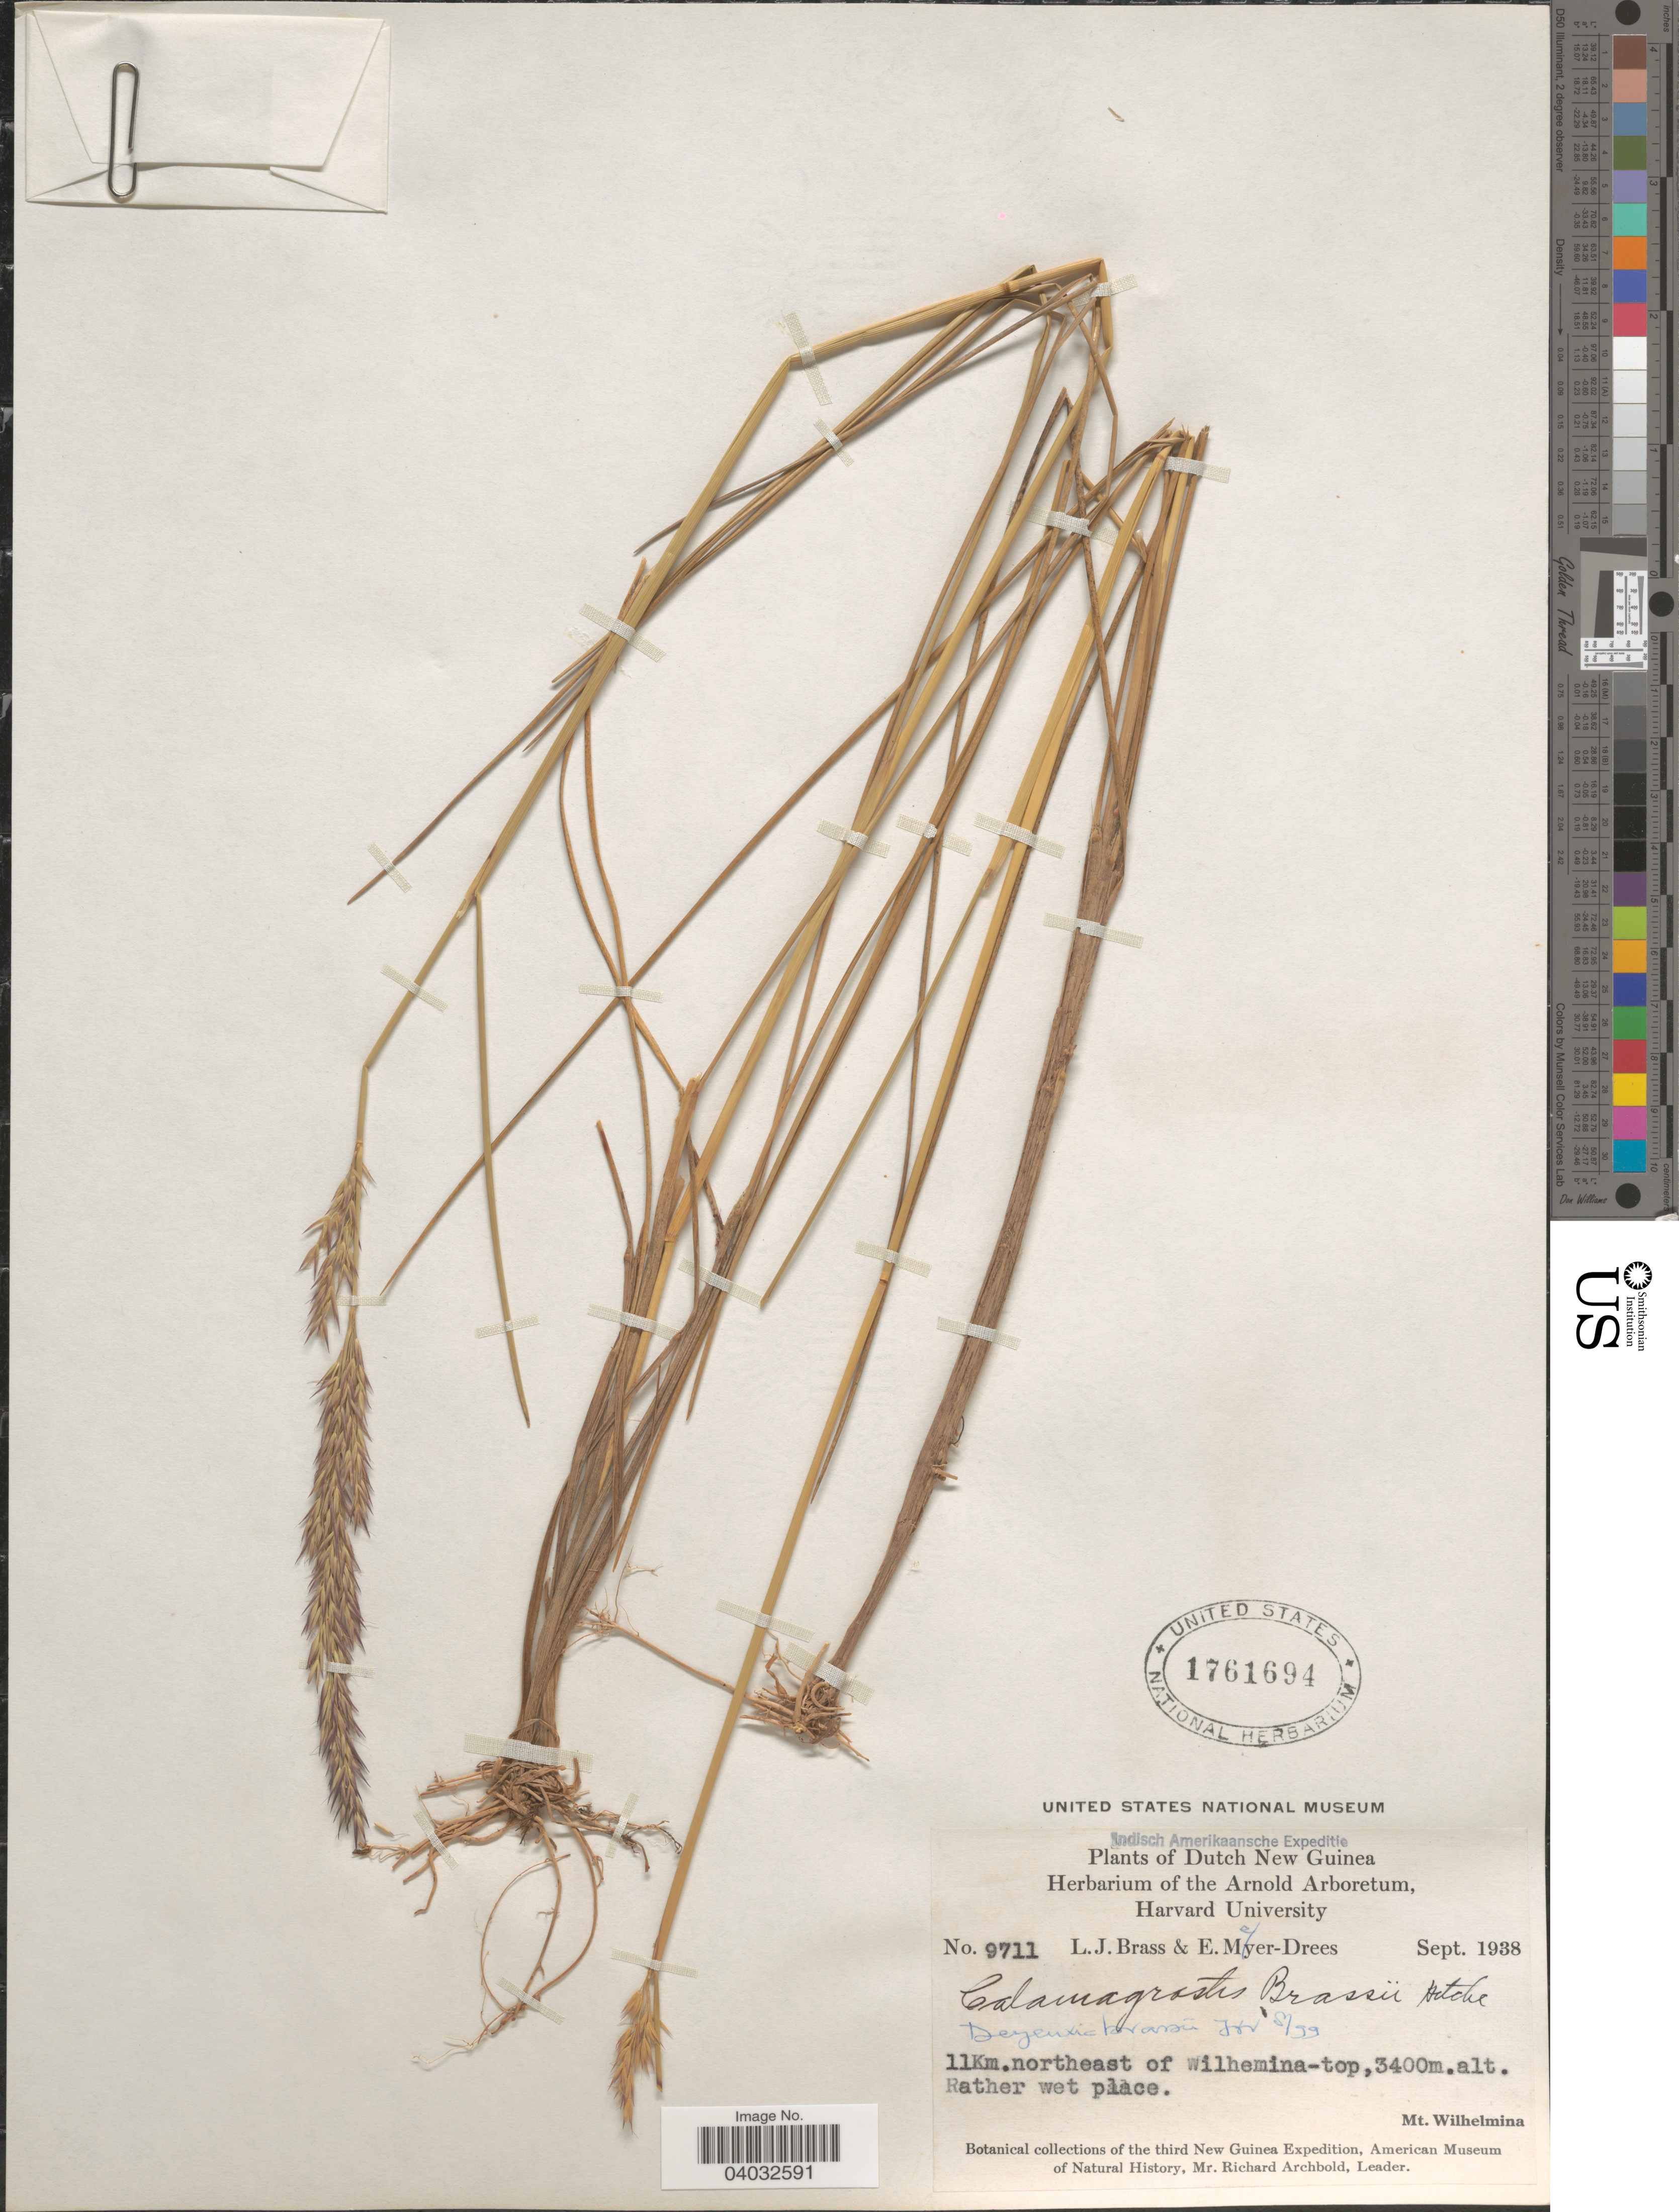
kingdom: Plantae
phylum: Tracheophyta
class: Liliopsida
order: Poales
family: Poaceae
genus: Calamagrostis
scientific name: Calamagrostis brassii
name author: Hitchc.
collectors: L. J. Brass & E. Meijer-Drees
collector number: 9711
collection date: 1938-09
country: Indonesia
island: New Guinea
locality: Dutch New Guinea. 11Km. northeast of Wilhemina-top, Mt. Wilhelmina.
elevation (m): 3400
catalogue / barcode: US 1761694